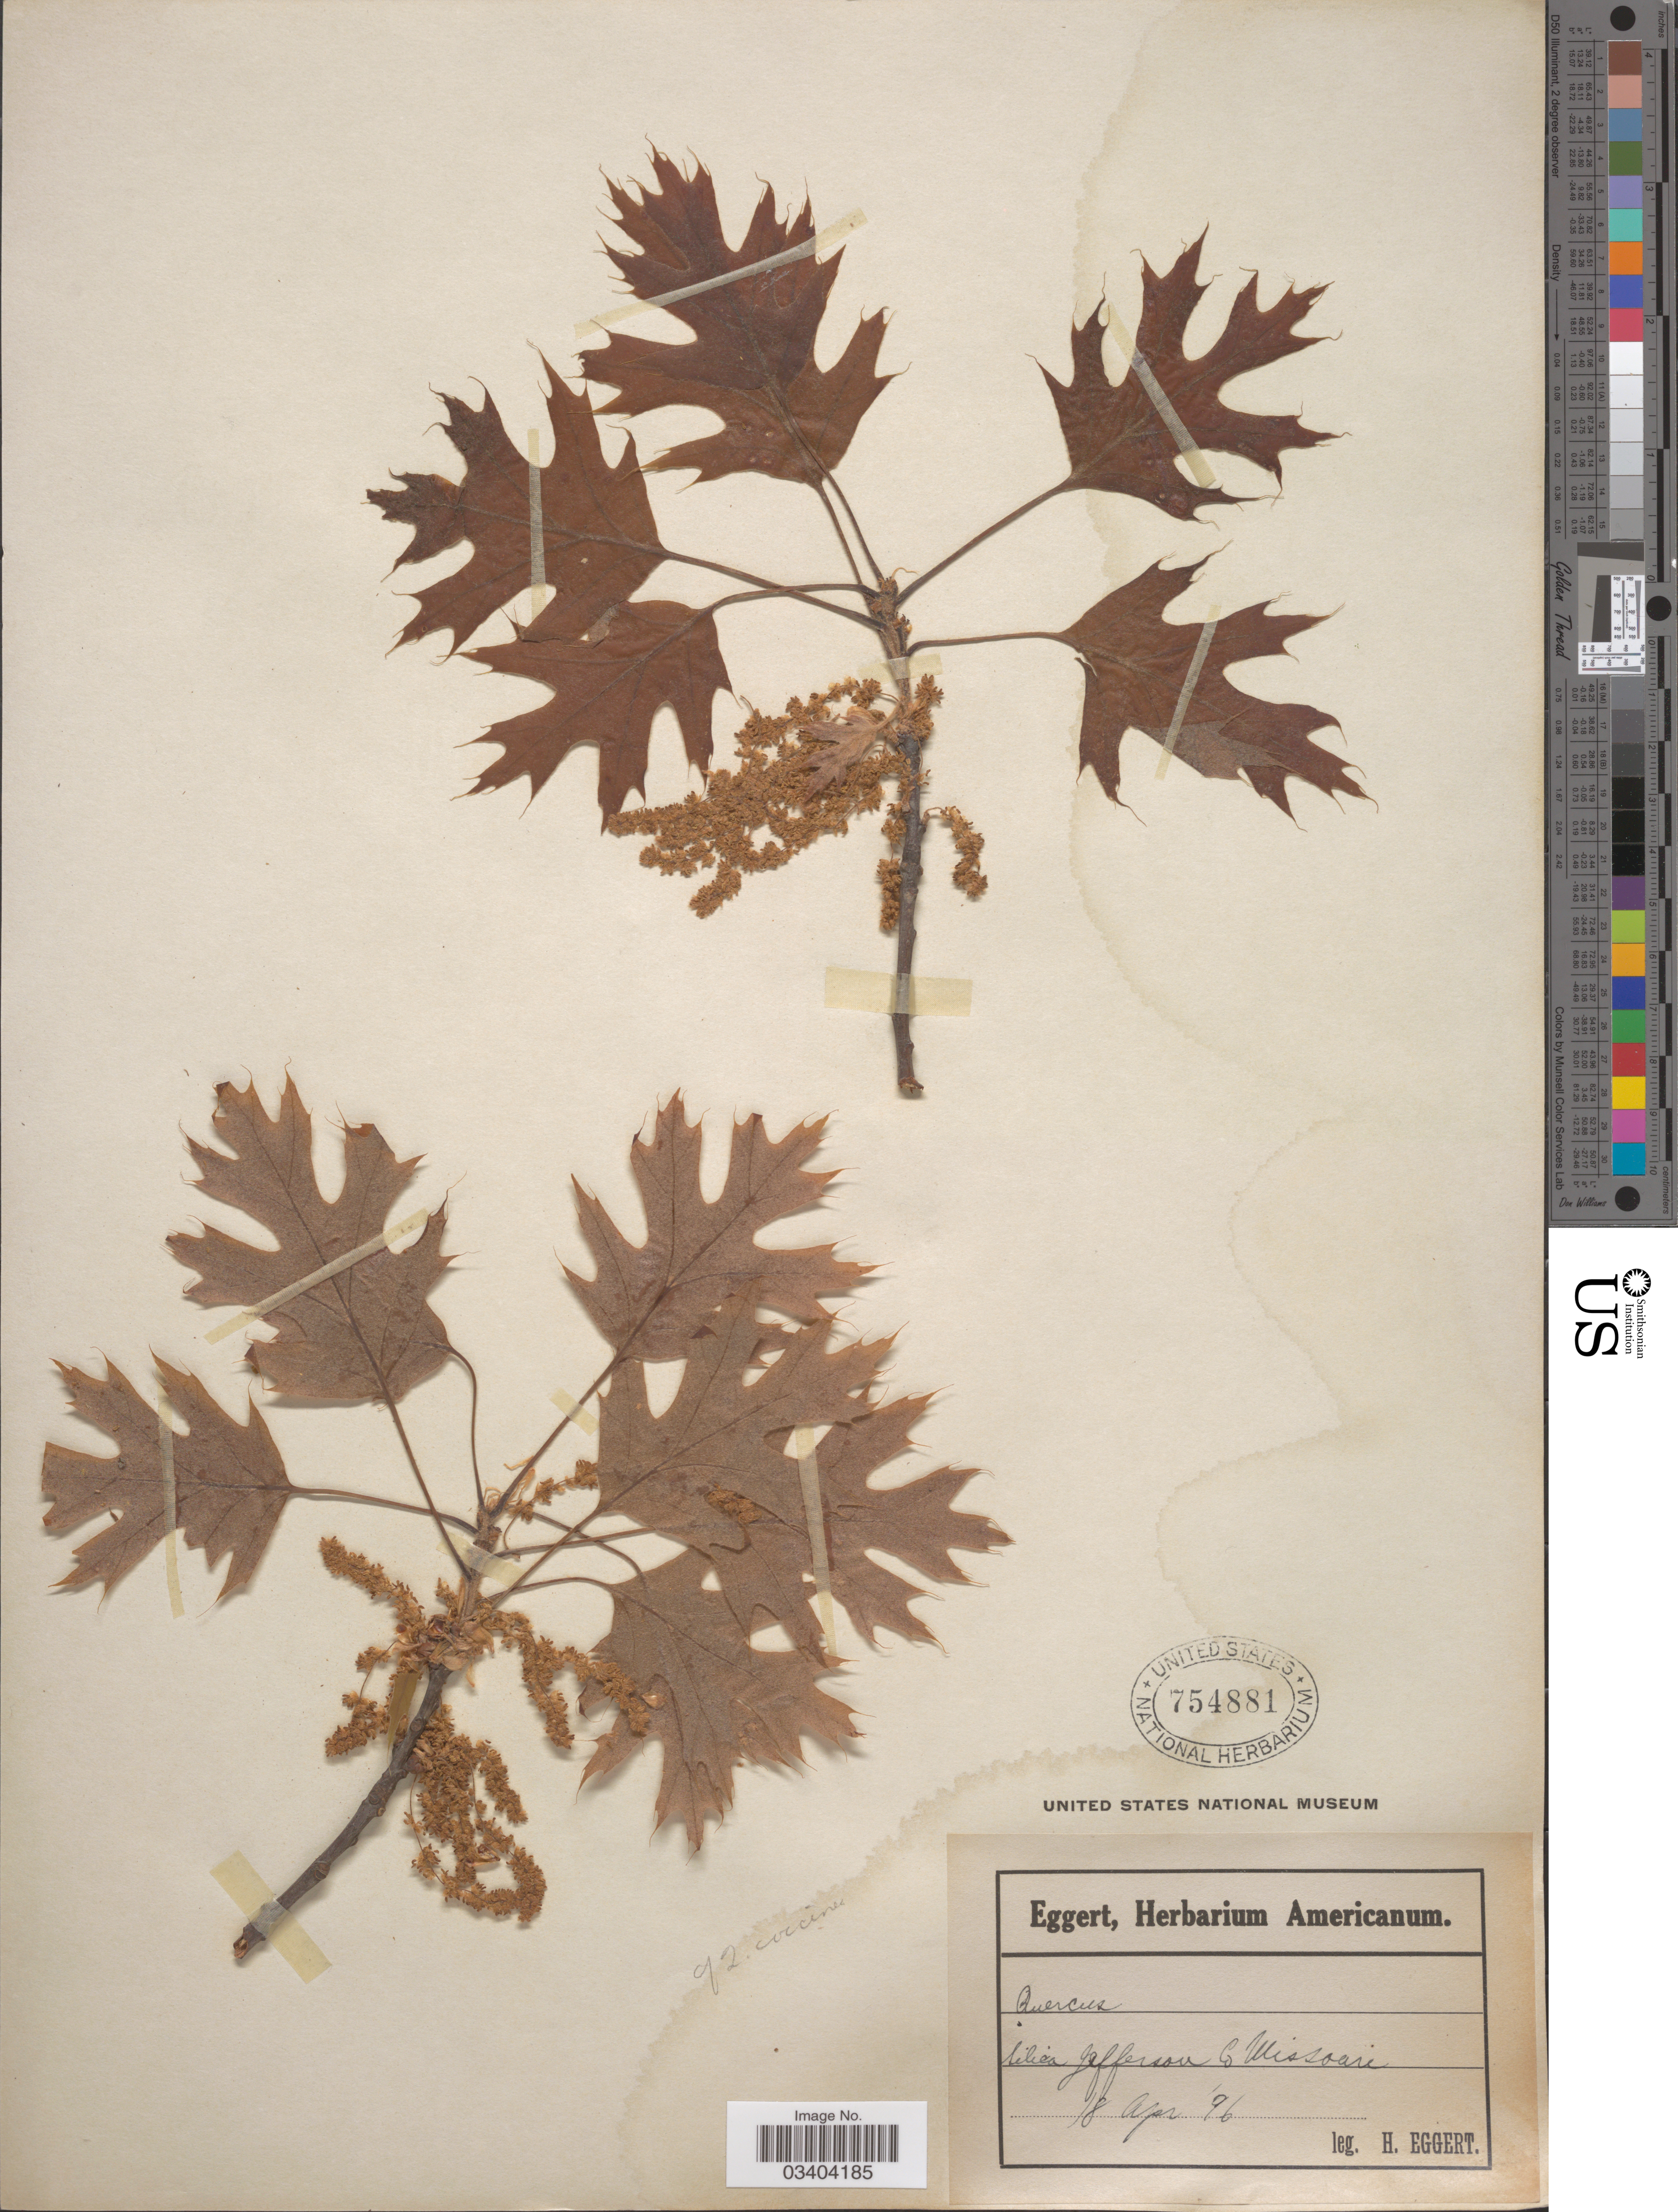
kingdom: Plantae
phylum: Tracheophyta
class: Magnoliopsida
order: Fagales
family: Fagaceae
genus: Quercus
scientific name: Quercus coccinea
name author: Münchh.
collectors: H. Eggert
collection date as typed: Transcribed d/m/y: 18/4/96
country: United States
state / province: Missouri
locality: Silica Jefferson Co.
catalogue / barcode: US 754881